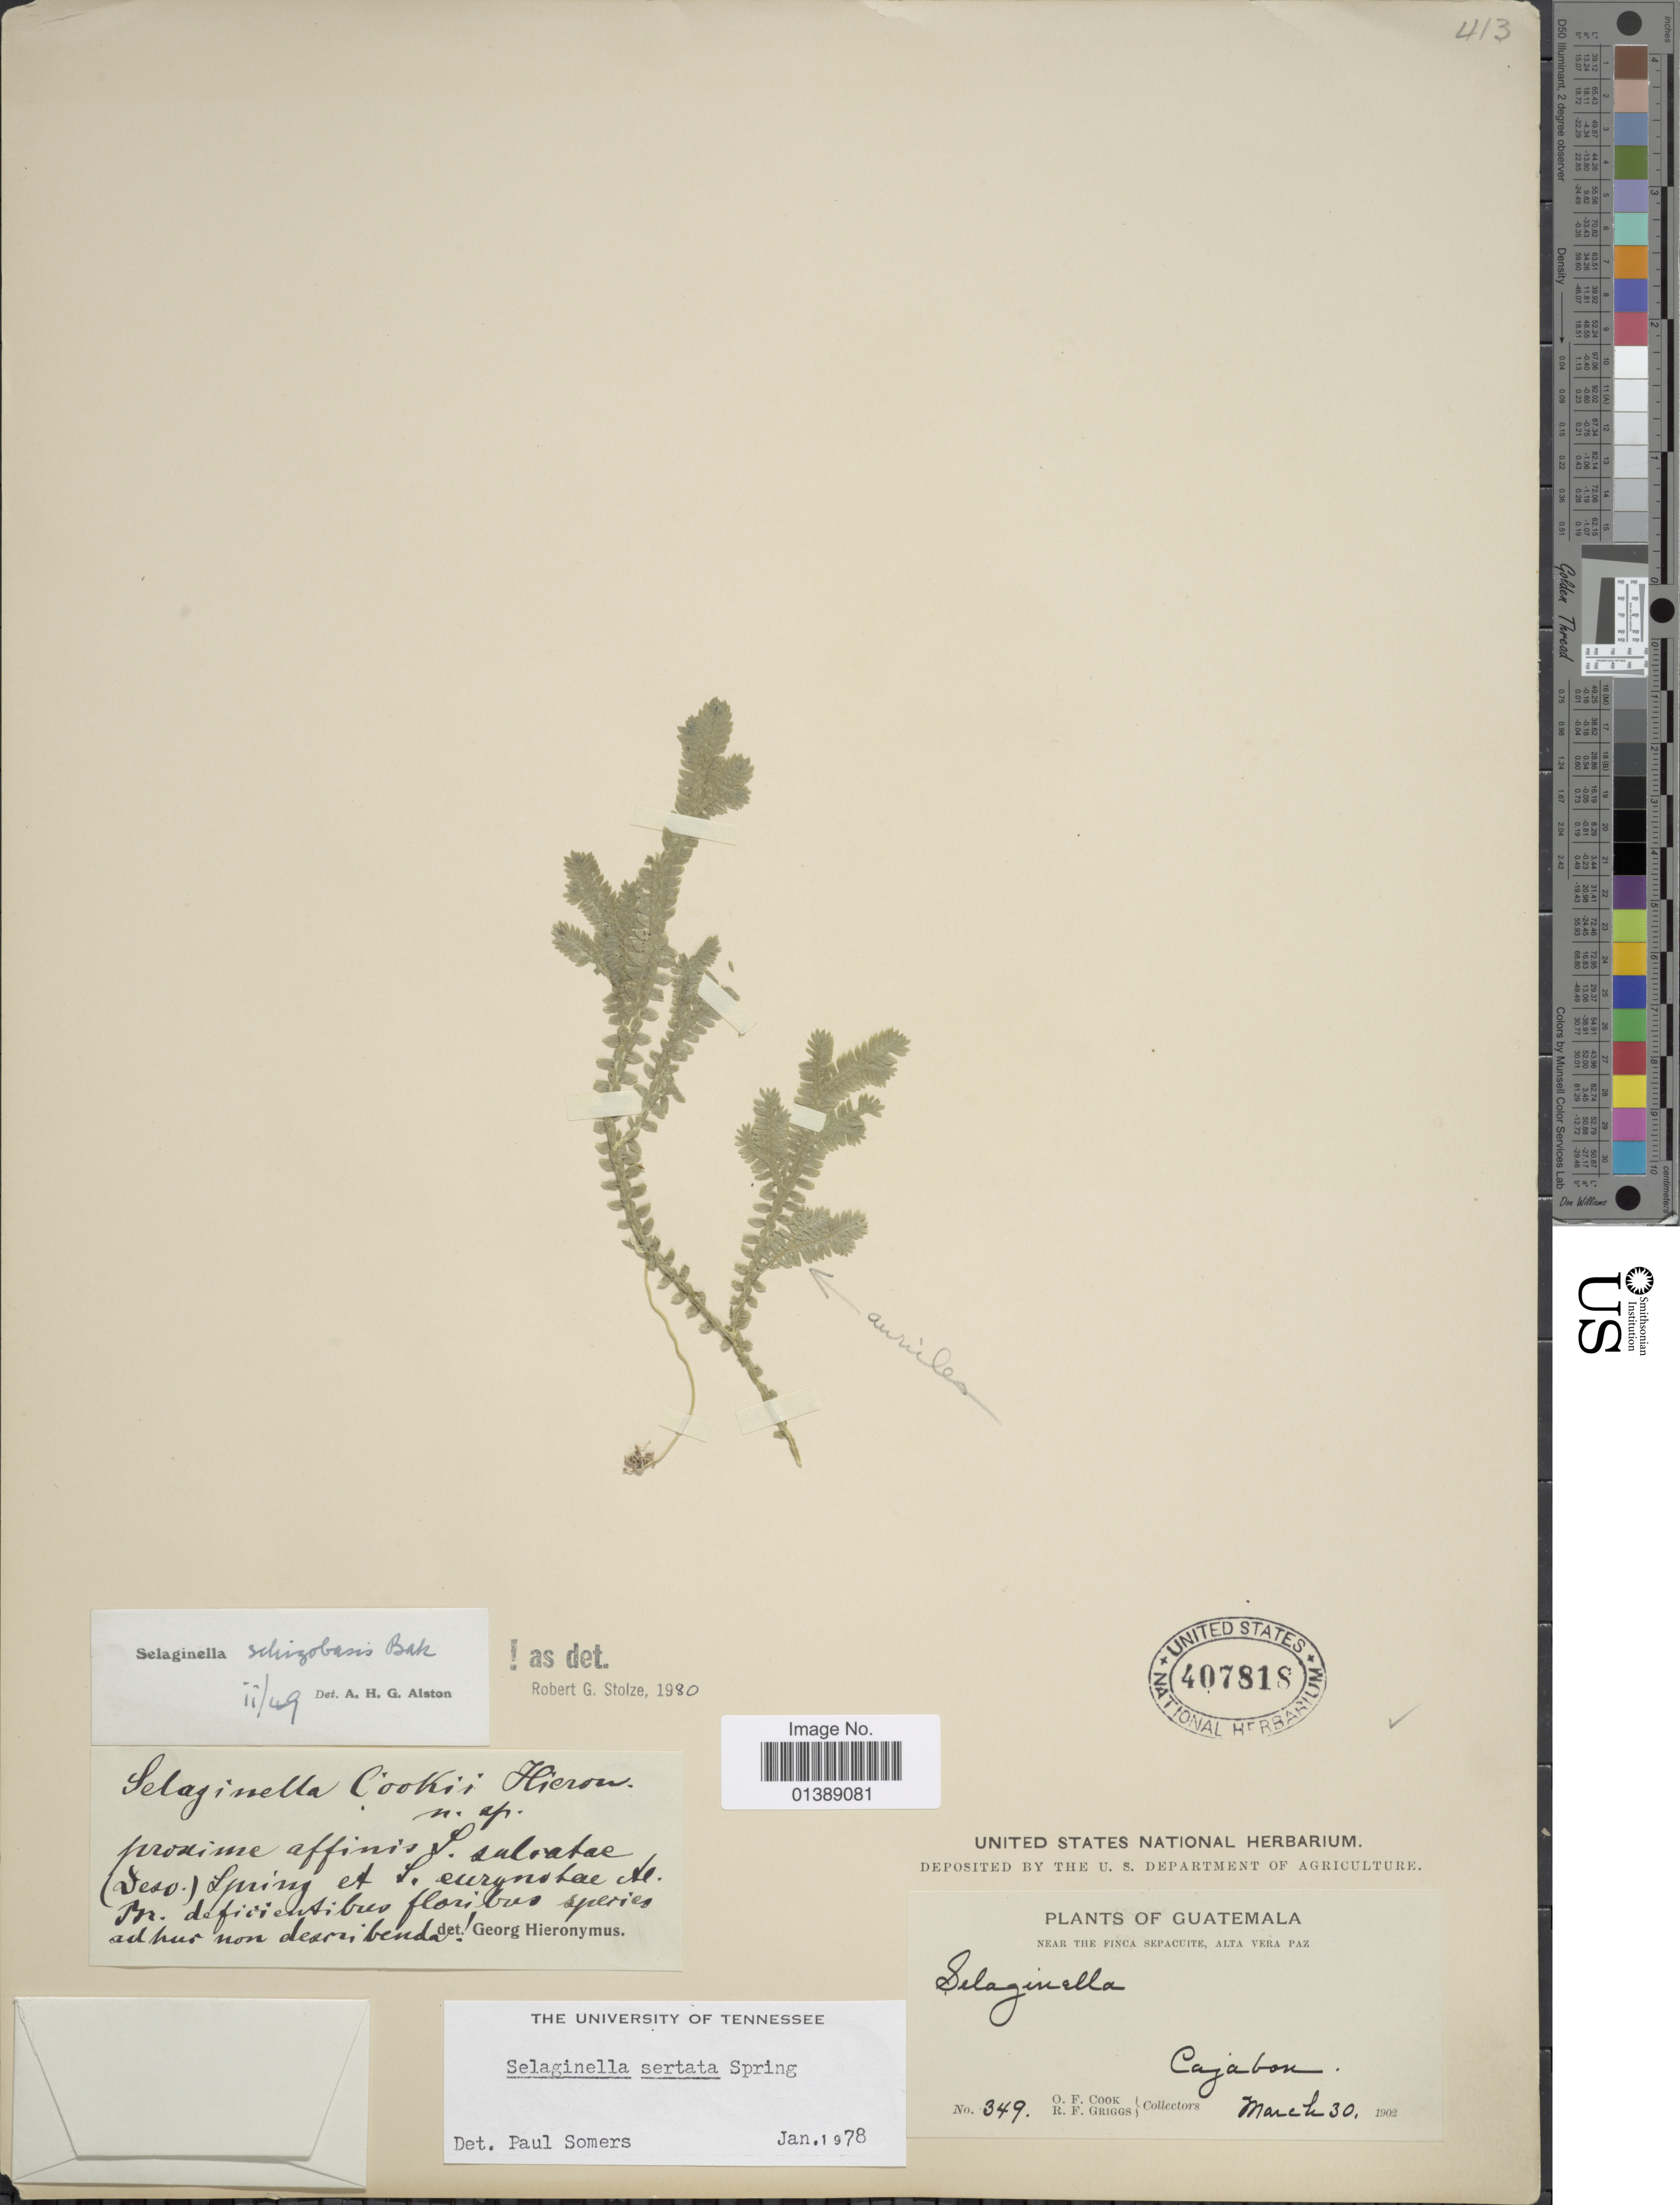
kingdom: Plantae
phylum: Tracheophyta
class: Lycopodiopsida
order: Selaginellales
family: Selaginellaceae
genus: Selaginella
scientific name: Selaginella schizobasis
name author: Baker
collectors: O. F. Cook & R. F. Griggs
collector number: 349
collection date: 1902-03-30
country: Guatemala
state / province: Alta Verapaz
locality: Near the Finca Sepacuite, Cajabon.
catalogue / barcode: US 407818